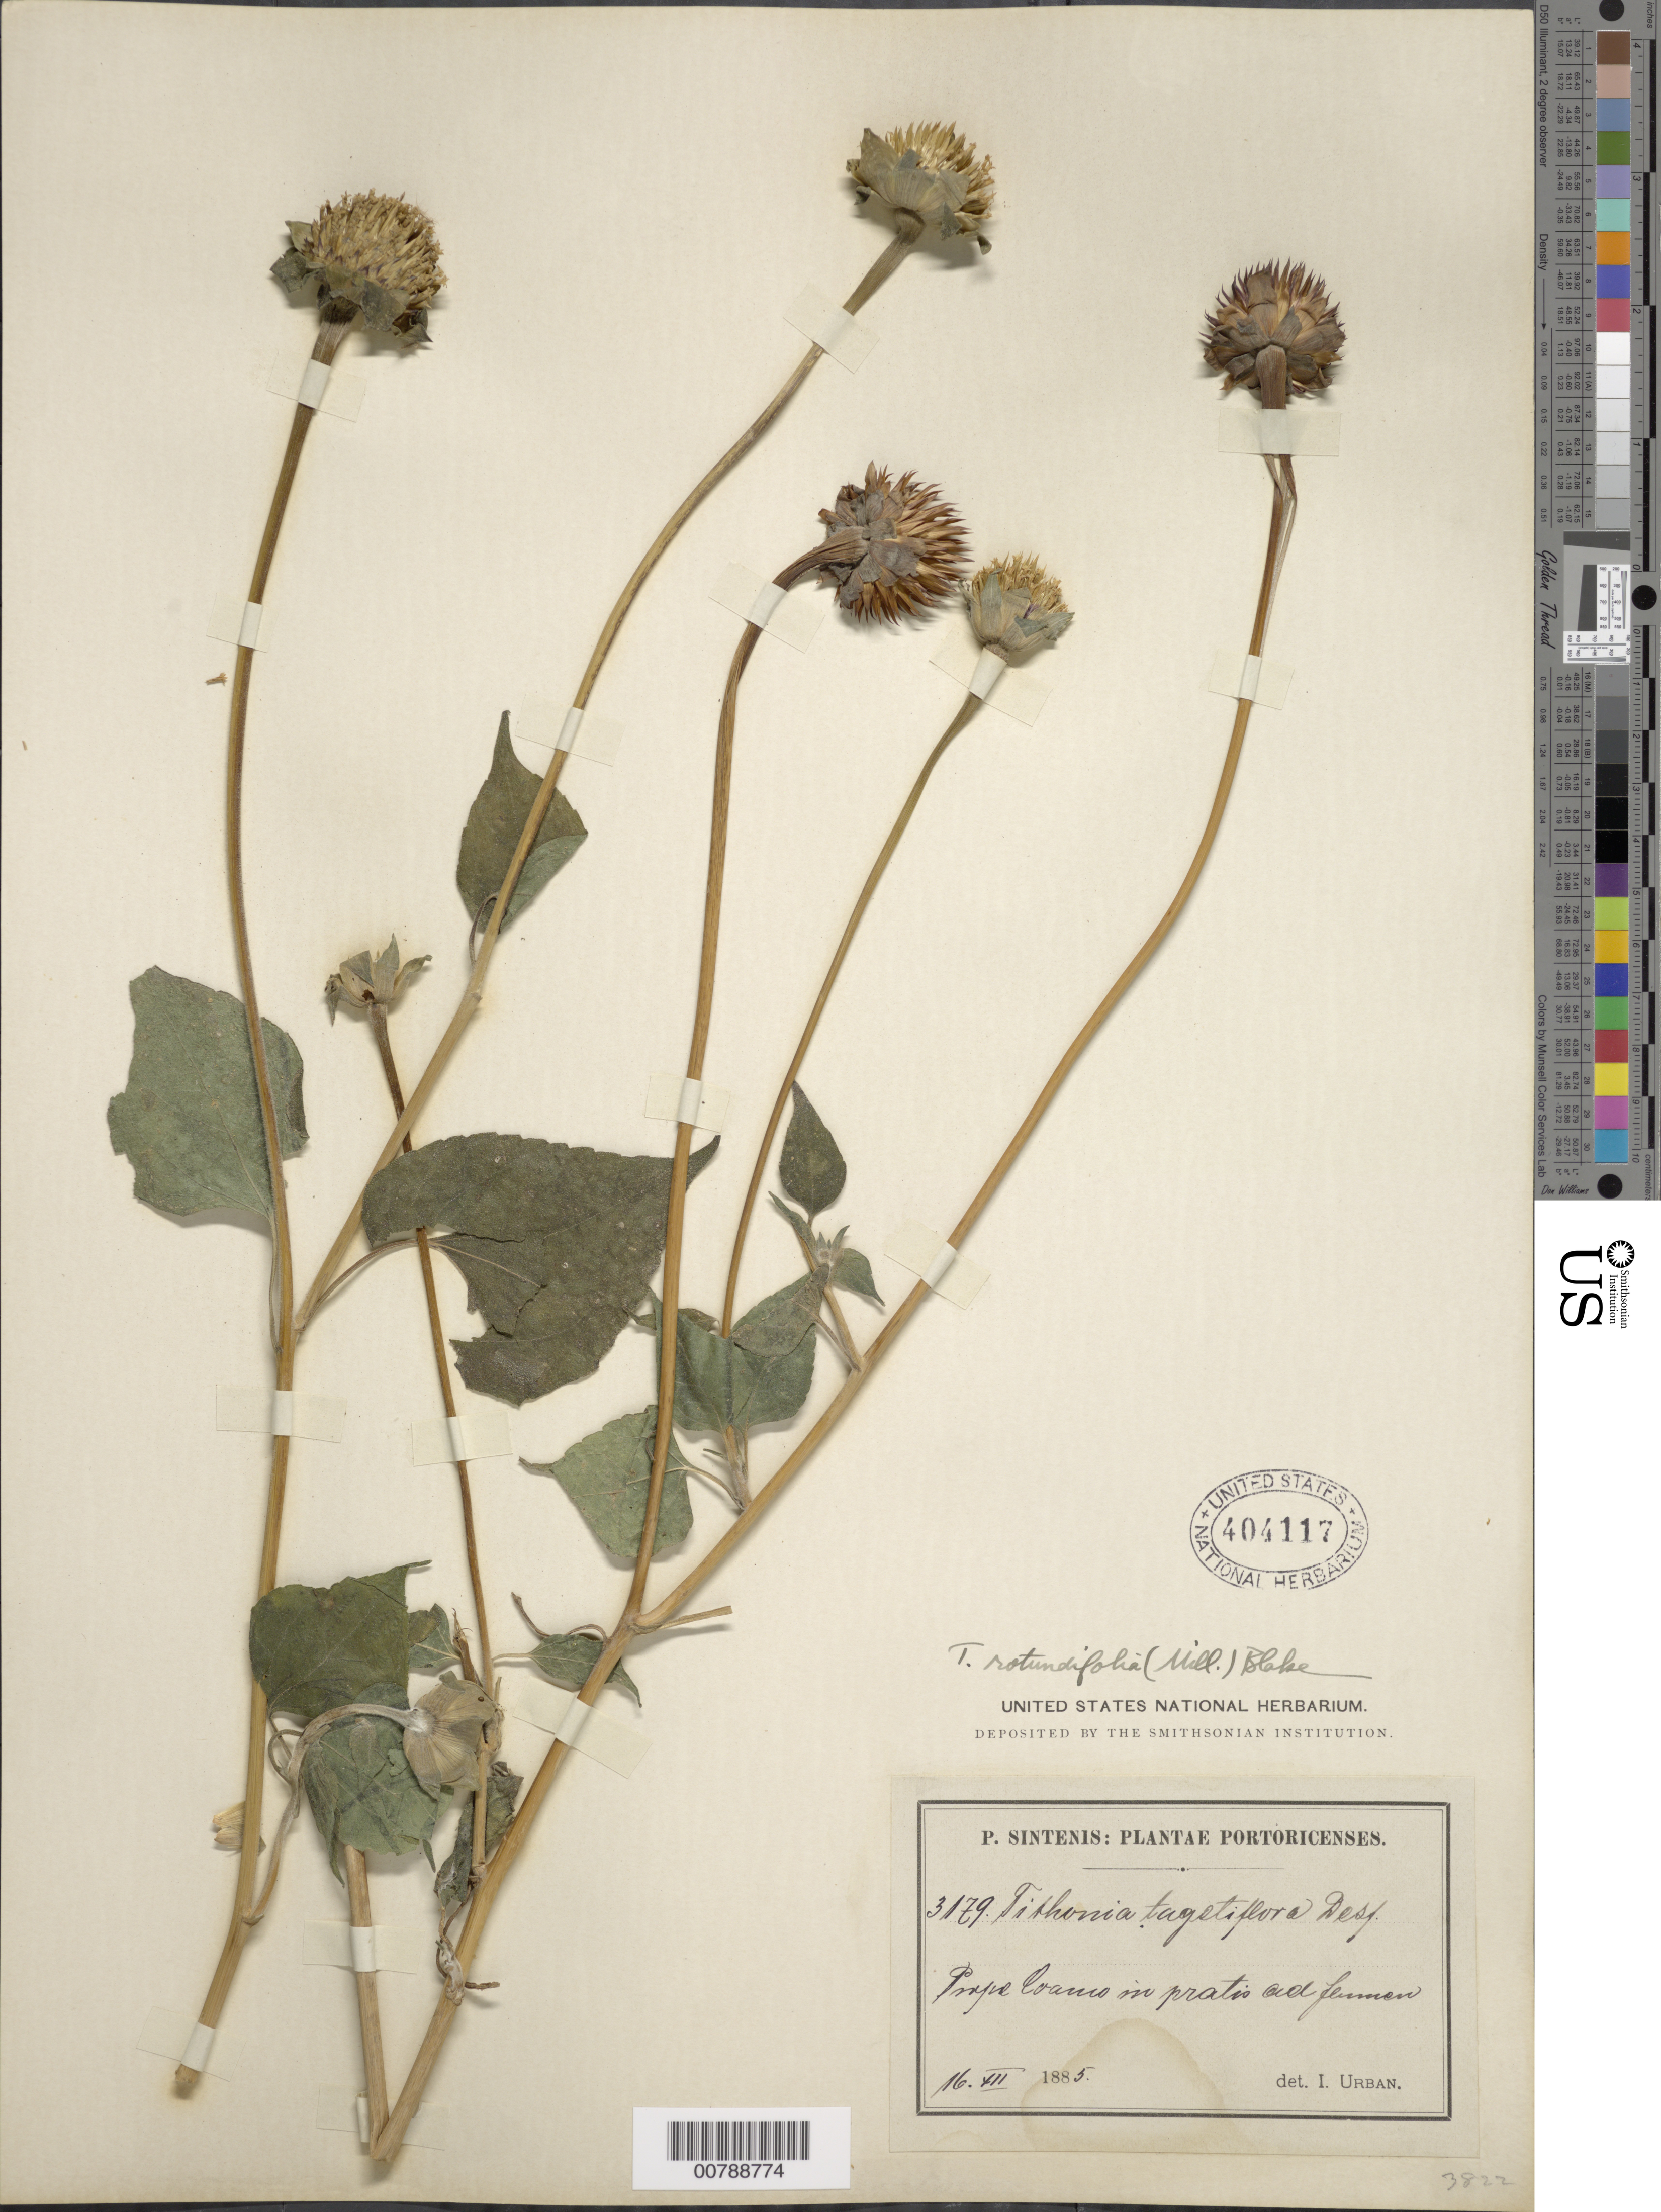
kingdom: Plantae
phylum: Tracheophyta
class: Magnoliopsida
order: Asterales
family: Asteraceae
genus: Tithonia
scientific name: Tithonia rotundifolia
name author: (Mill.) S.F. Blake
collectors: P. Sintenis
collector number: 3179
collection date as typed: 16 Dec 1885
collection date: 1885-12-16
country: Puerto Rico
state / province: Coamo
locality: Prope Coamo in pratis ad femen [sic]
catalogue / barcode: US 404117